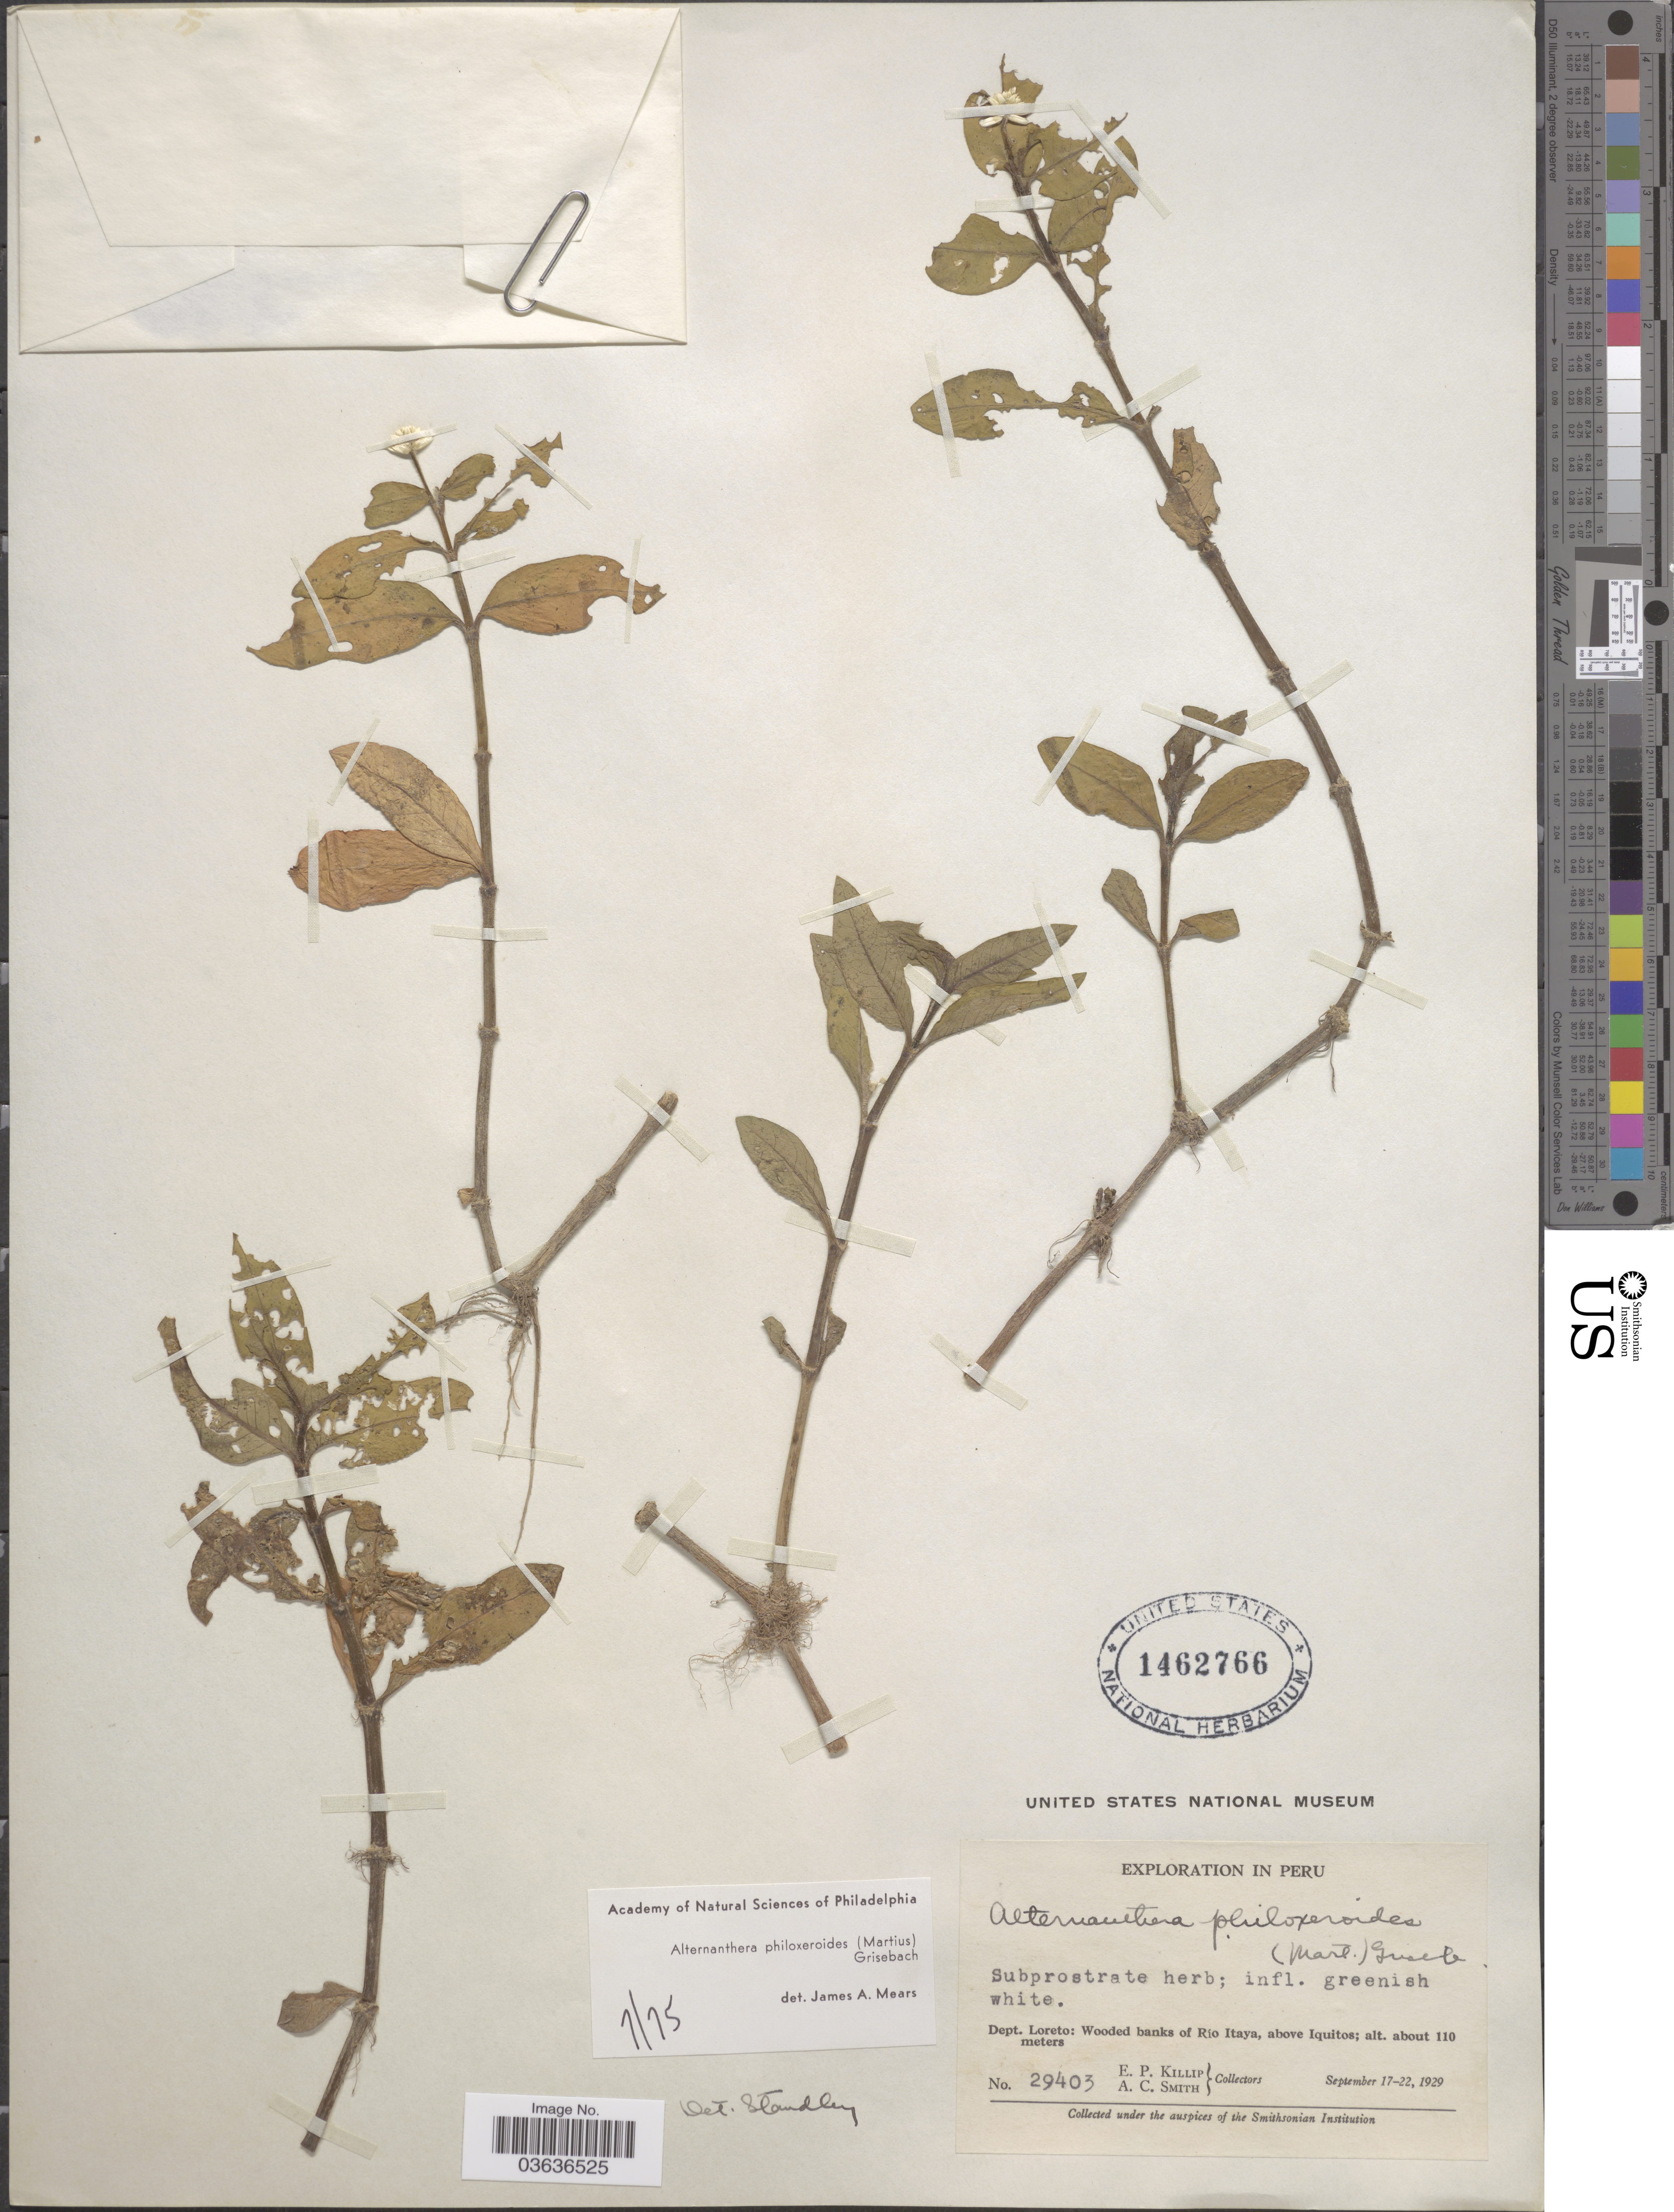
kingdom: Plantae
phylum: Tracheophyta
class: Magnoliopsida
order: Caryophyllales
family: Amaranthaceae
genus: Alternanthera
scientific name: Alternanthera philoxeroides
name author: (Mart.) Griseb.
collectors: E. P. Killip & A. C. Smith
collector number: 29403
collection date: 1929-09-17/1929-09-22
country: Peru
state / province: Loreto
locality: Dept. Loreto: Wooded banks of Río Itaya, above Iquitos.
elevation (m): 110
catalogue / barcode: US 1462766